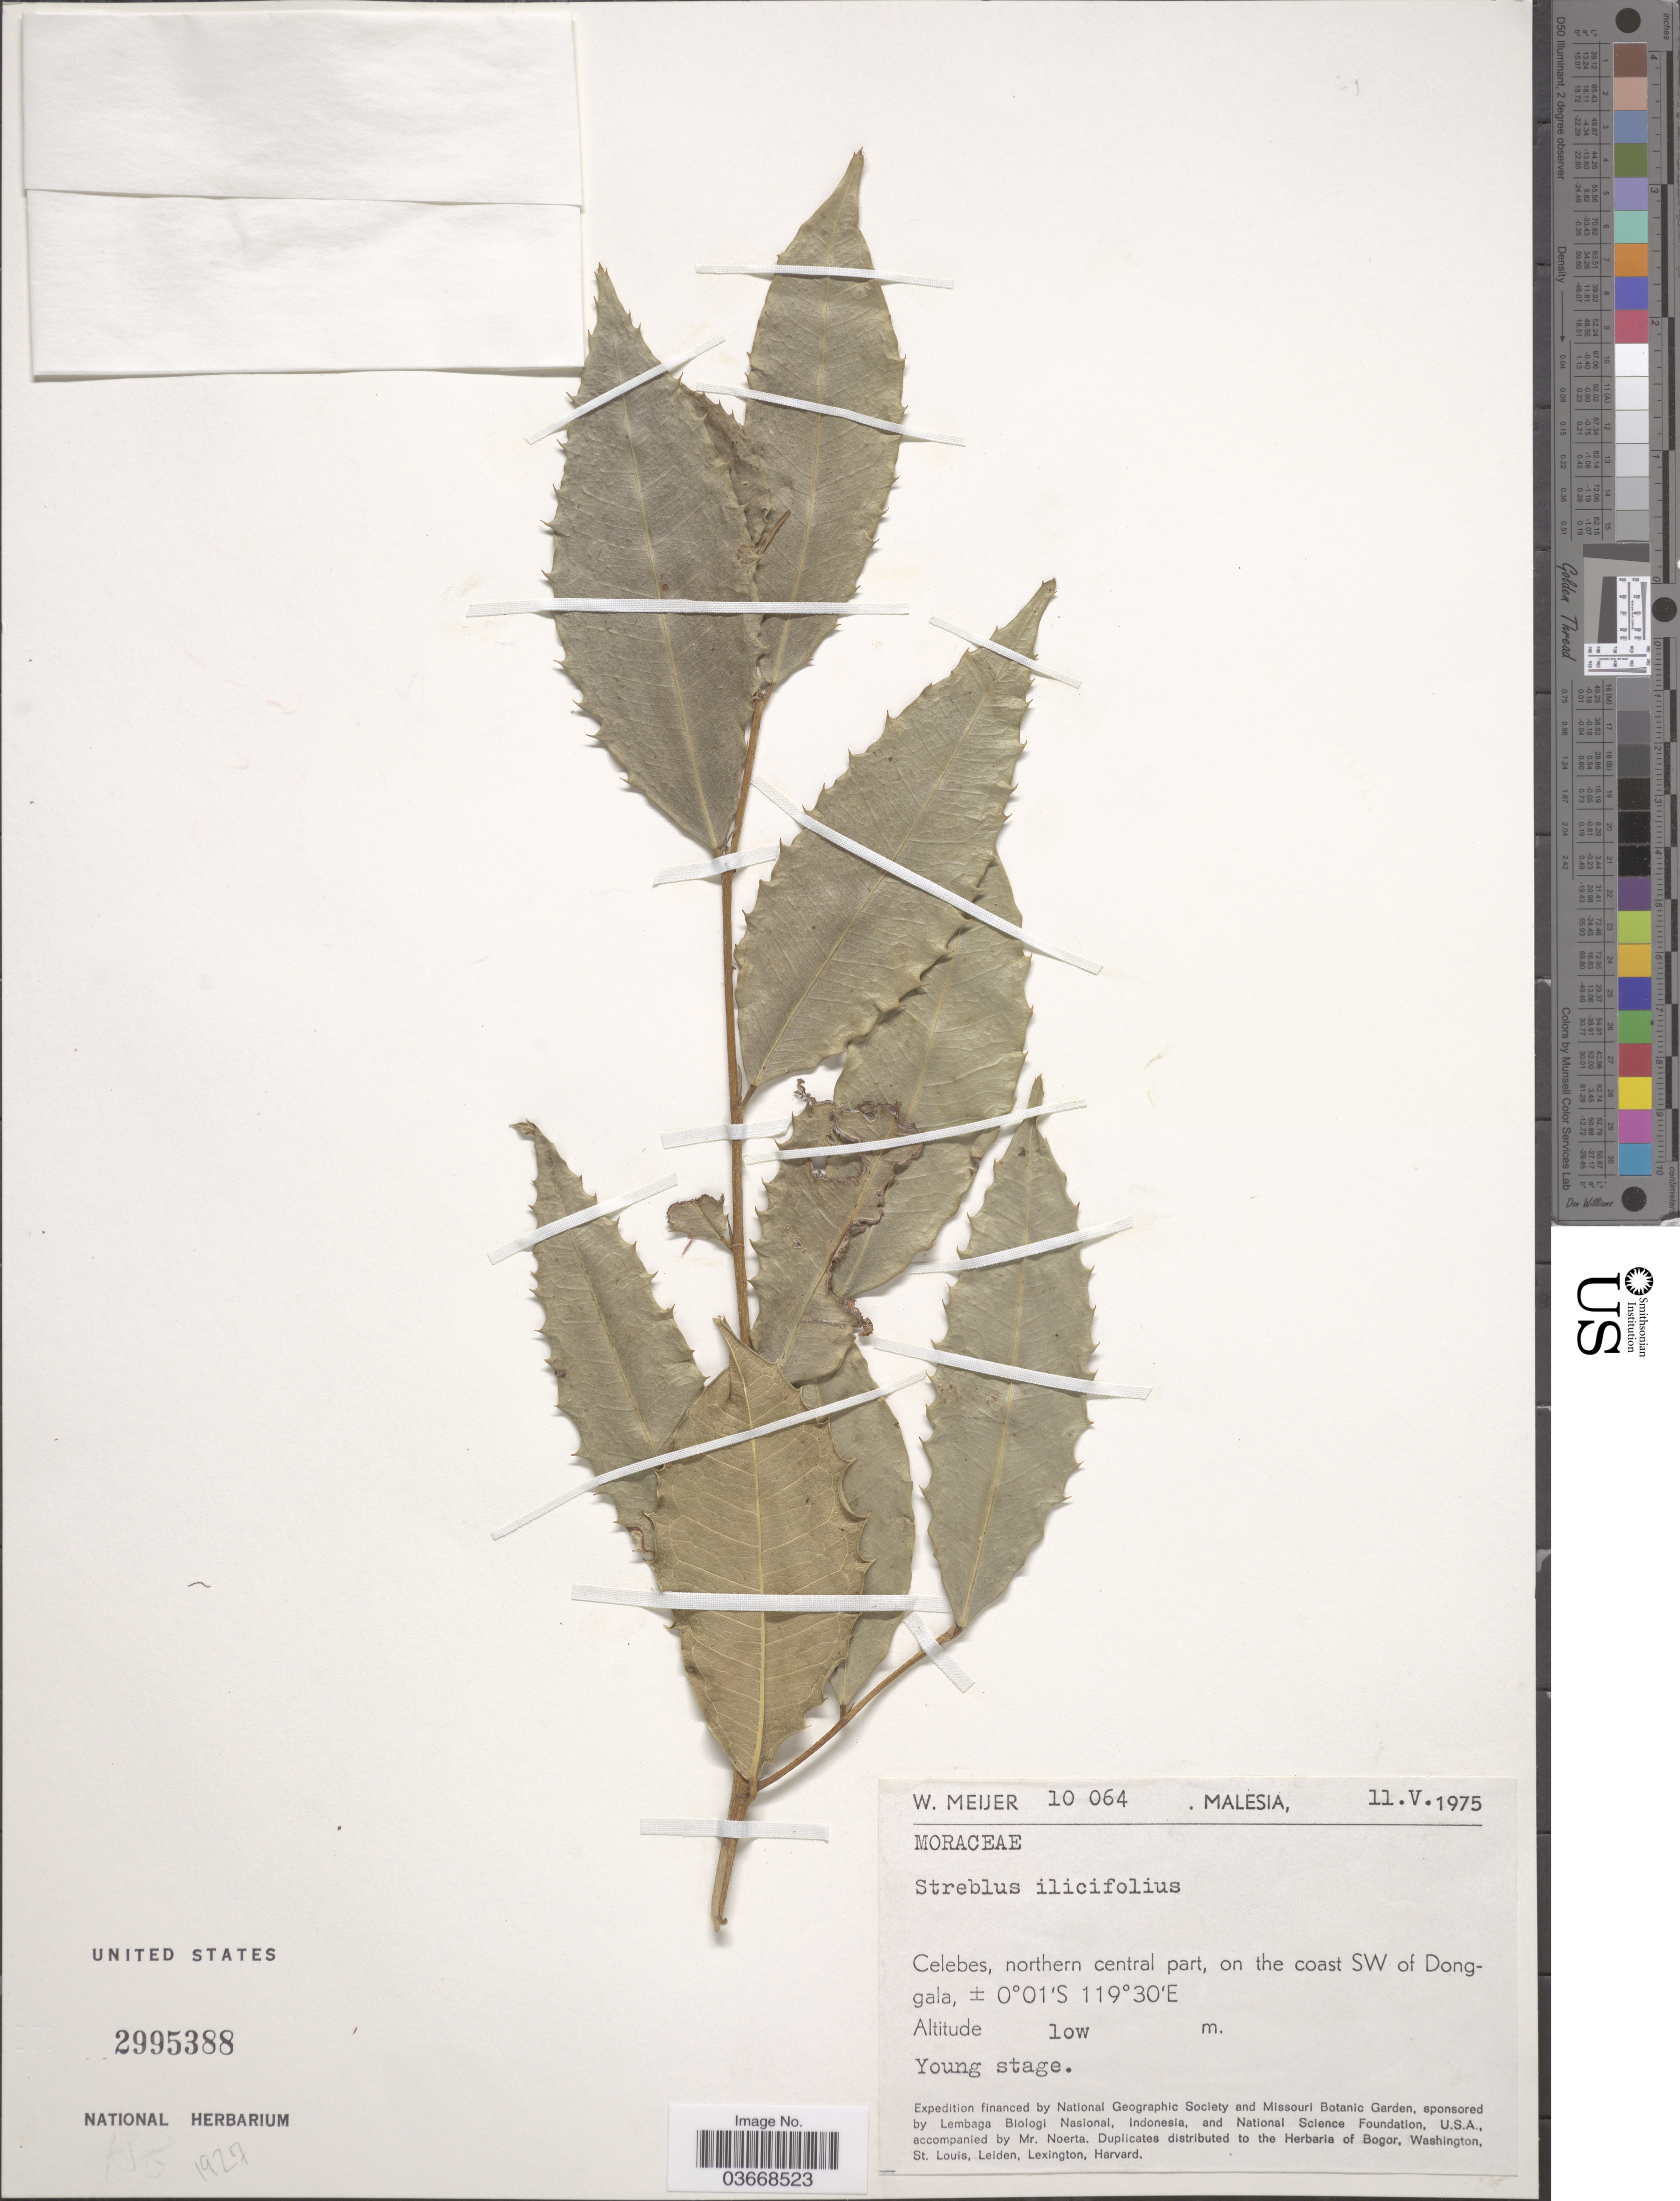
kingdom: Plantae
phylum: Tracheophyta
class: Magnoliopsida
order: Rosales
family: Moraceae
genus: Taxotrophis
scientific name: Taxotrophis ilicifolia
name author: (Kurz) S. Vidal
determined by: Wagner, W. L., (BOT), Smithsonian Institution - National Museum of Natural History (UNITED STATES)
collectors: W. Meijer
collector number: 10064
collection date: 1975-05-11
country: Malaysia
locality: Malesia. Celebes, northern central part, on the coast SW of Donggala.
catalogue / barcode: US 2995388